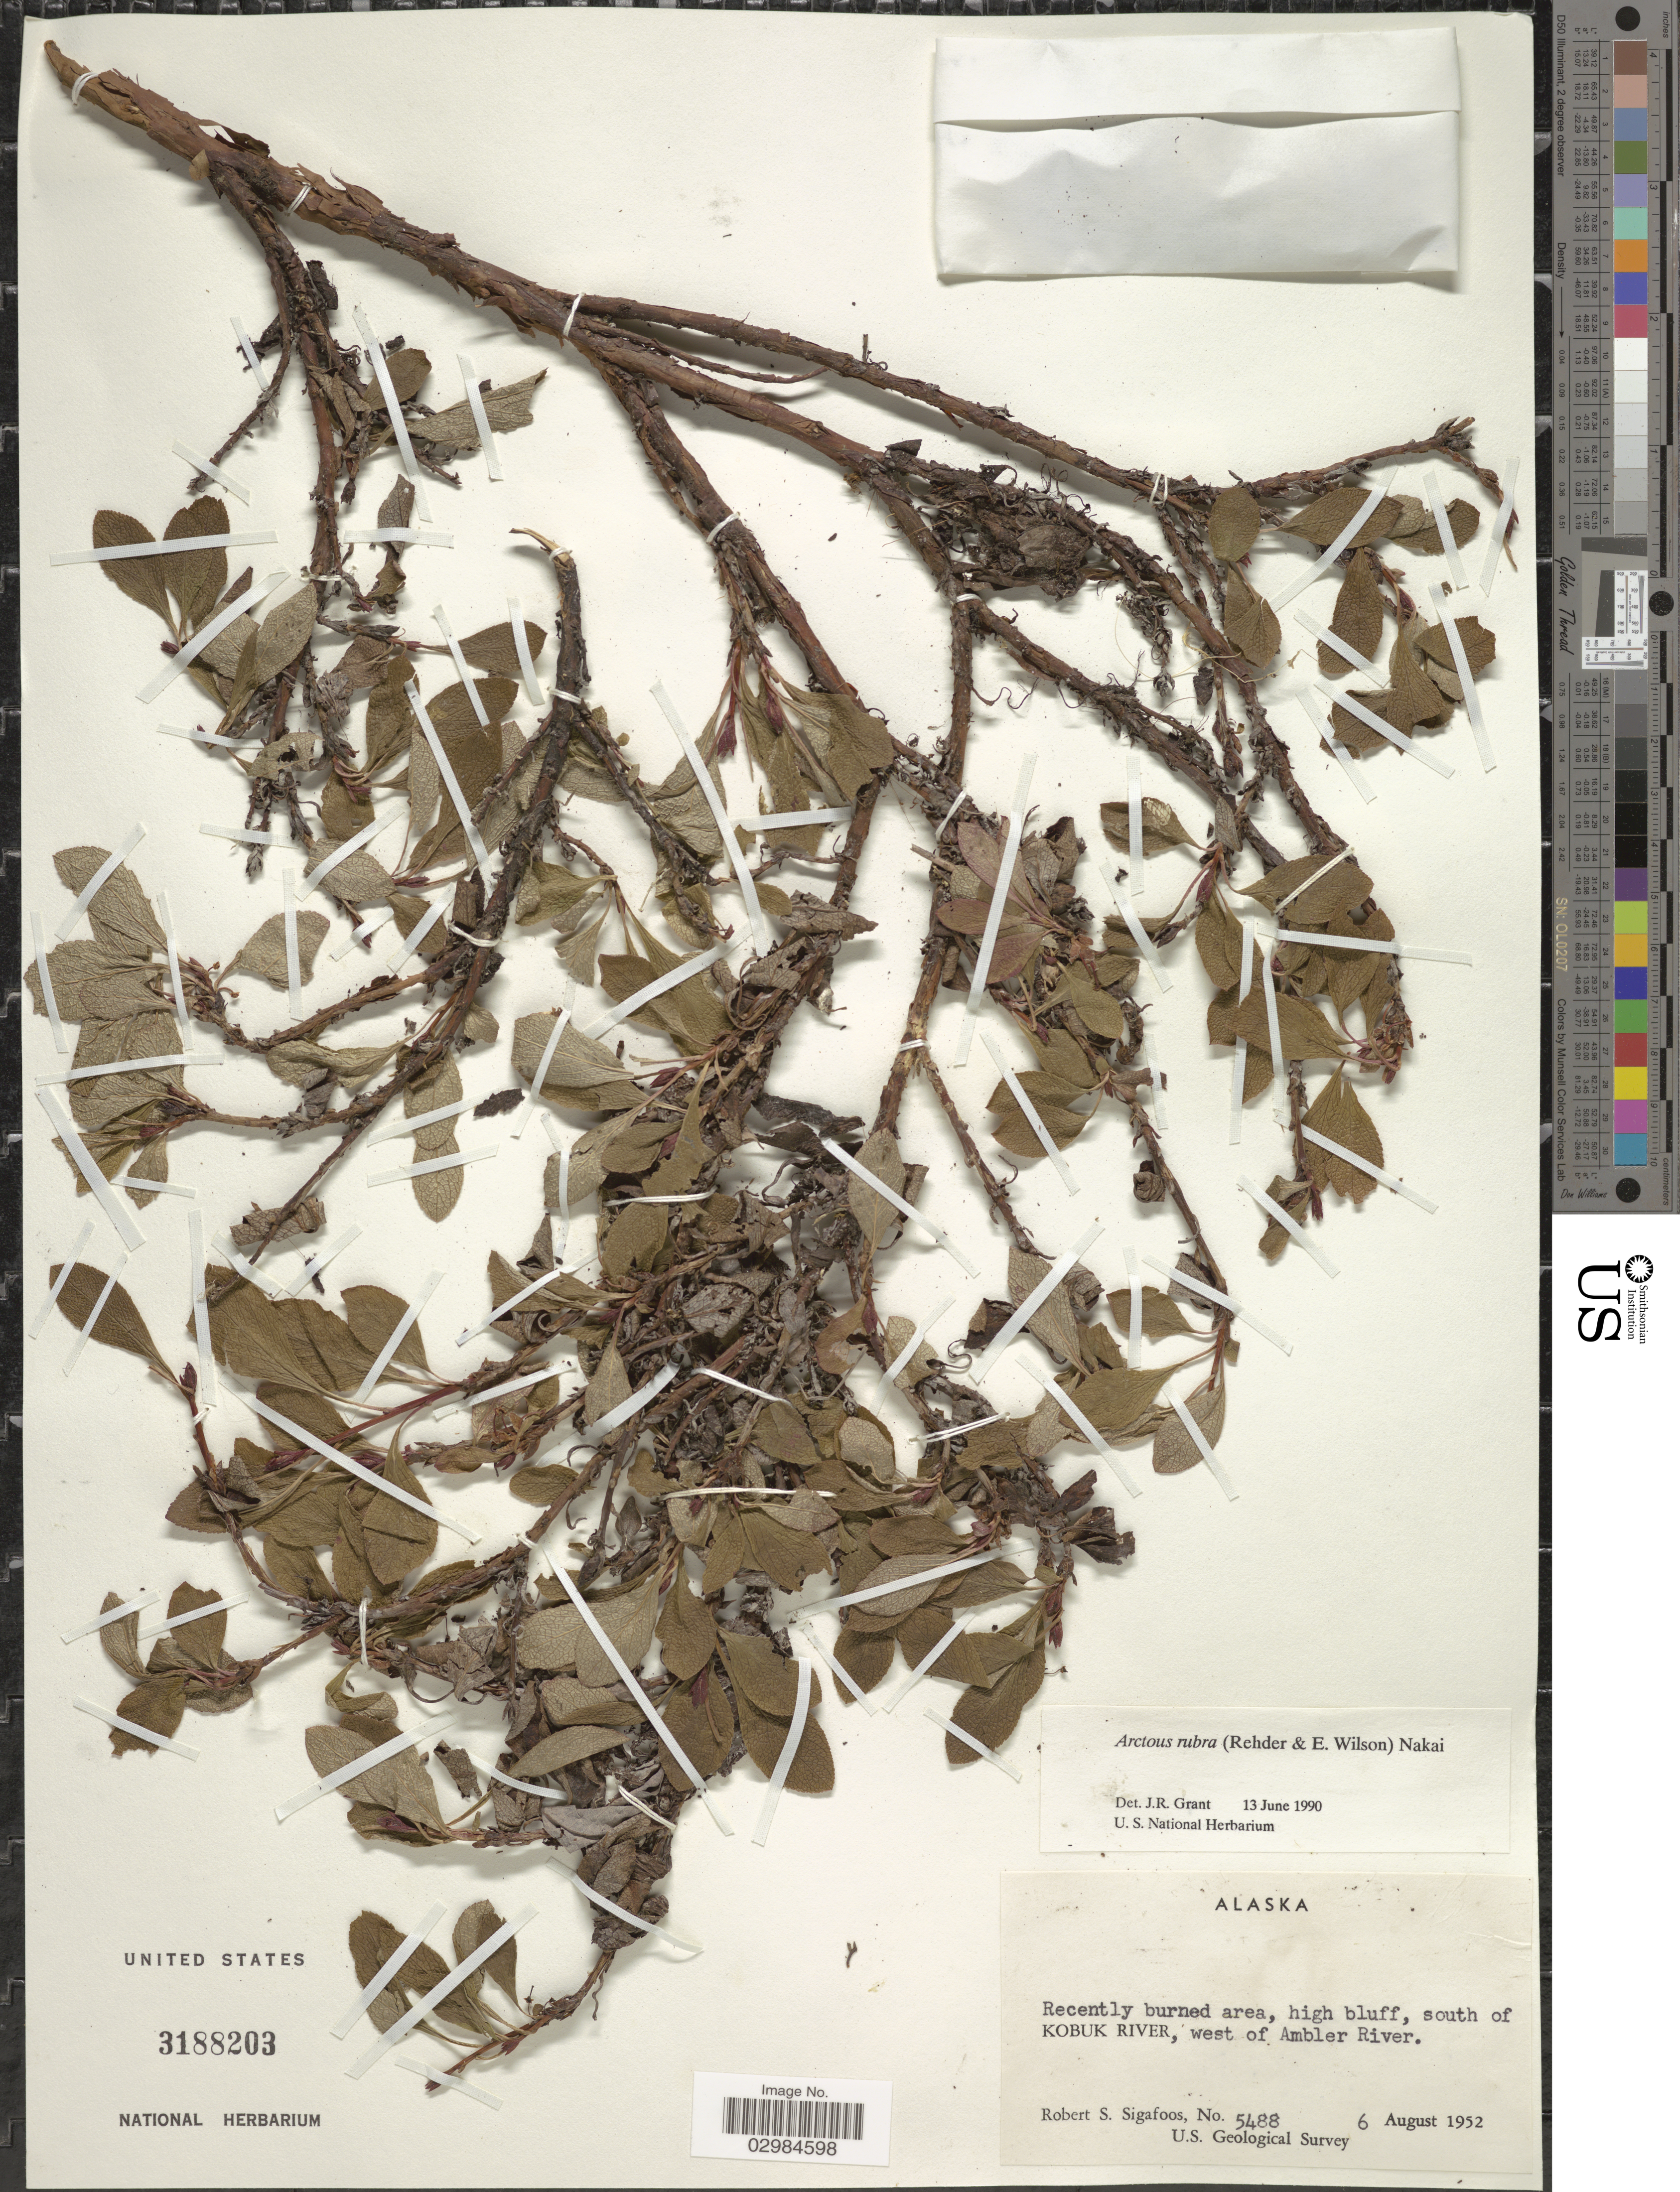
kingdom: Plantae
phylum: Tracheophyta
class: Magnoliopsida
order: Ericales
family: Ericaceae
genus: Arctostaphylos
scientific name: Arctostaphylos rubra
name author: (Rehder & E.H. Wilson) Fernald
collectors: R. Sigafoos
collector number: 5488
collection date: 1952-08-06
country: United States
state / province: Alaska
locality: Recently burned area, high bluff, south of Kobuk River, west of Ambler River.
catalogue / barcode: US 3188203